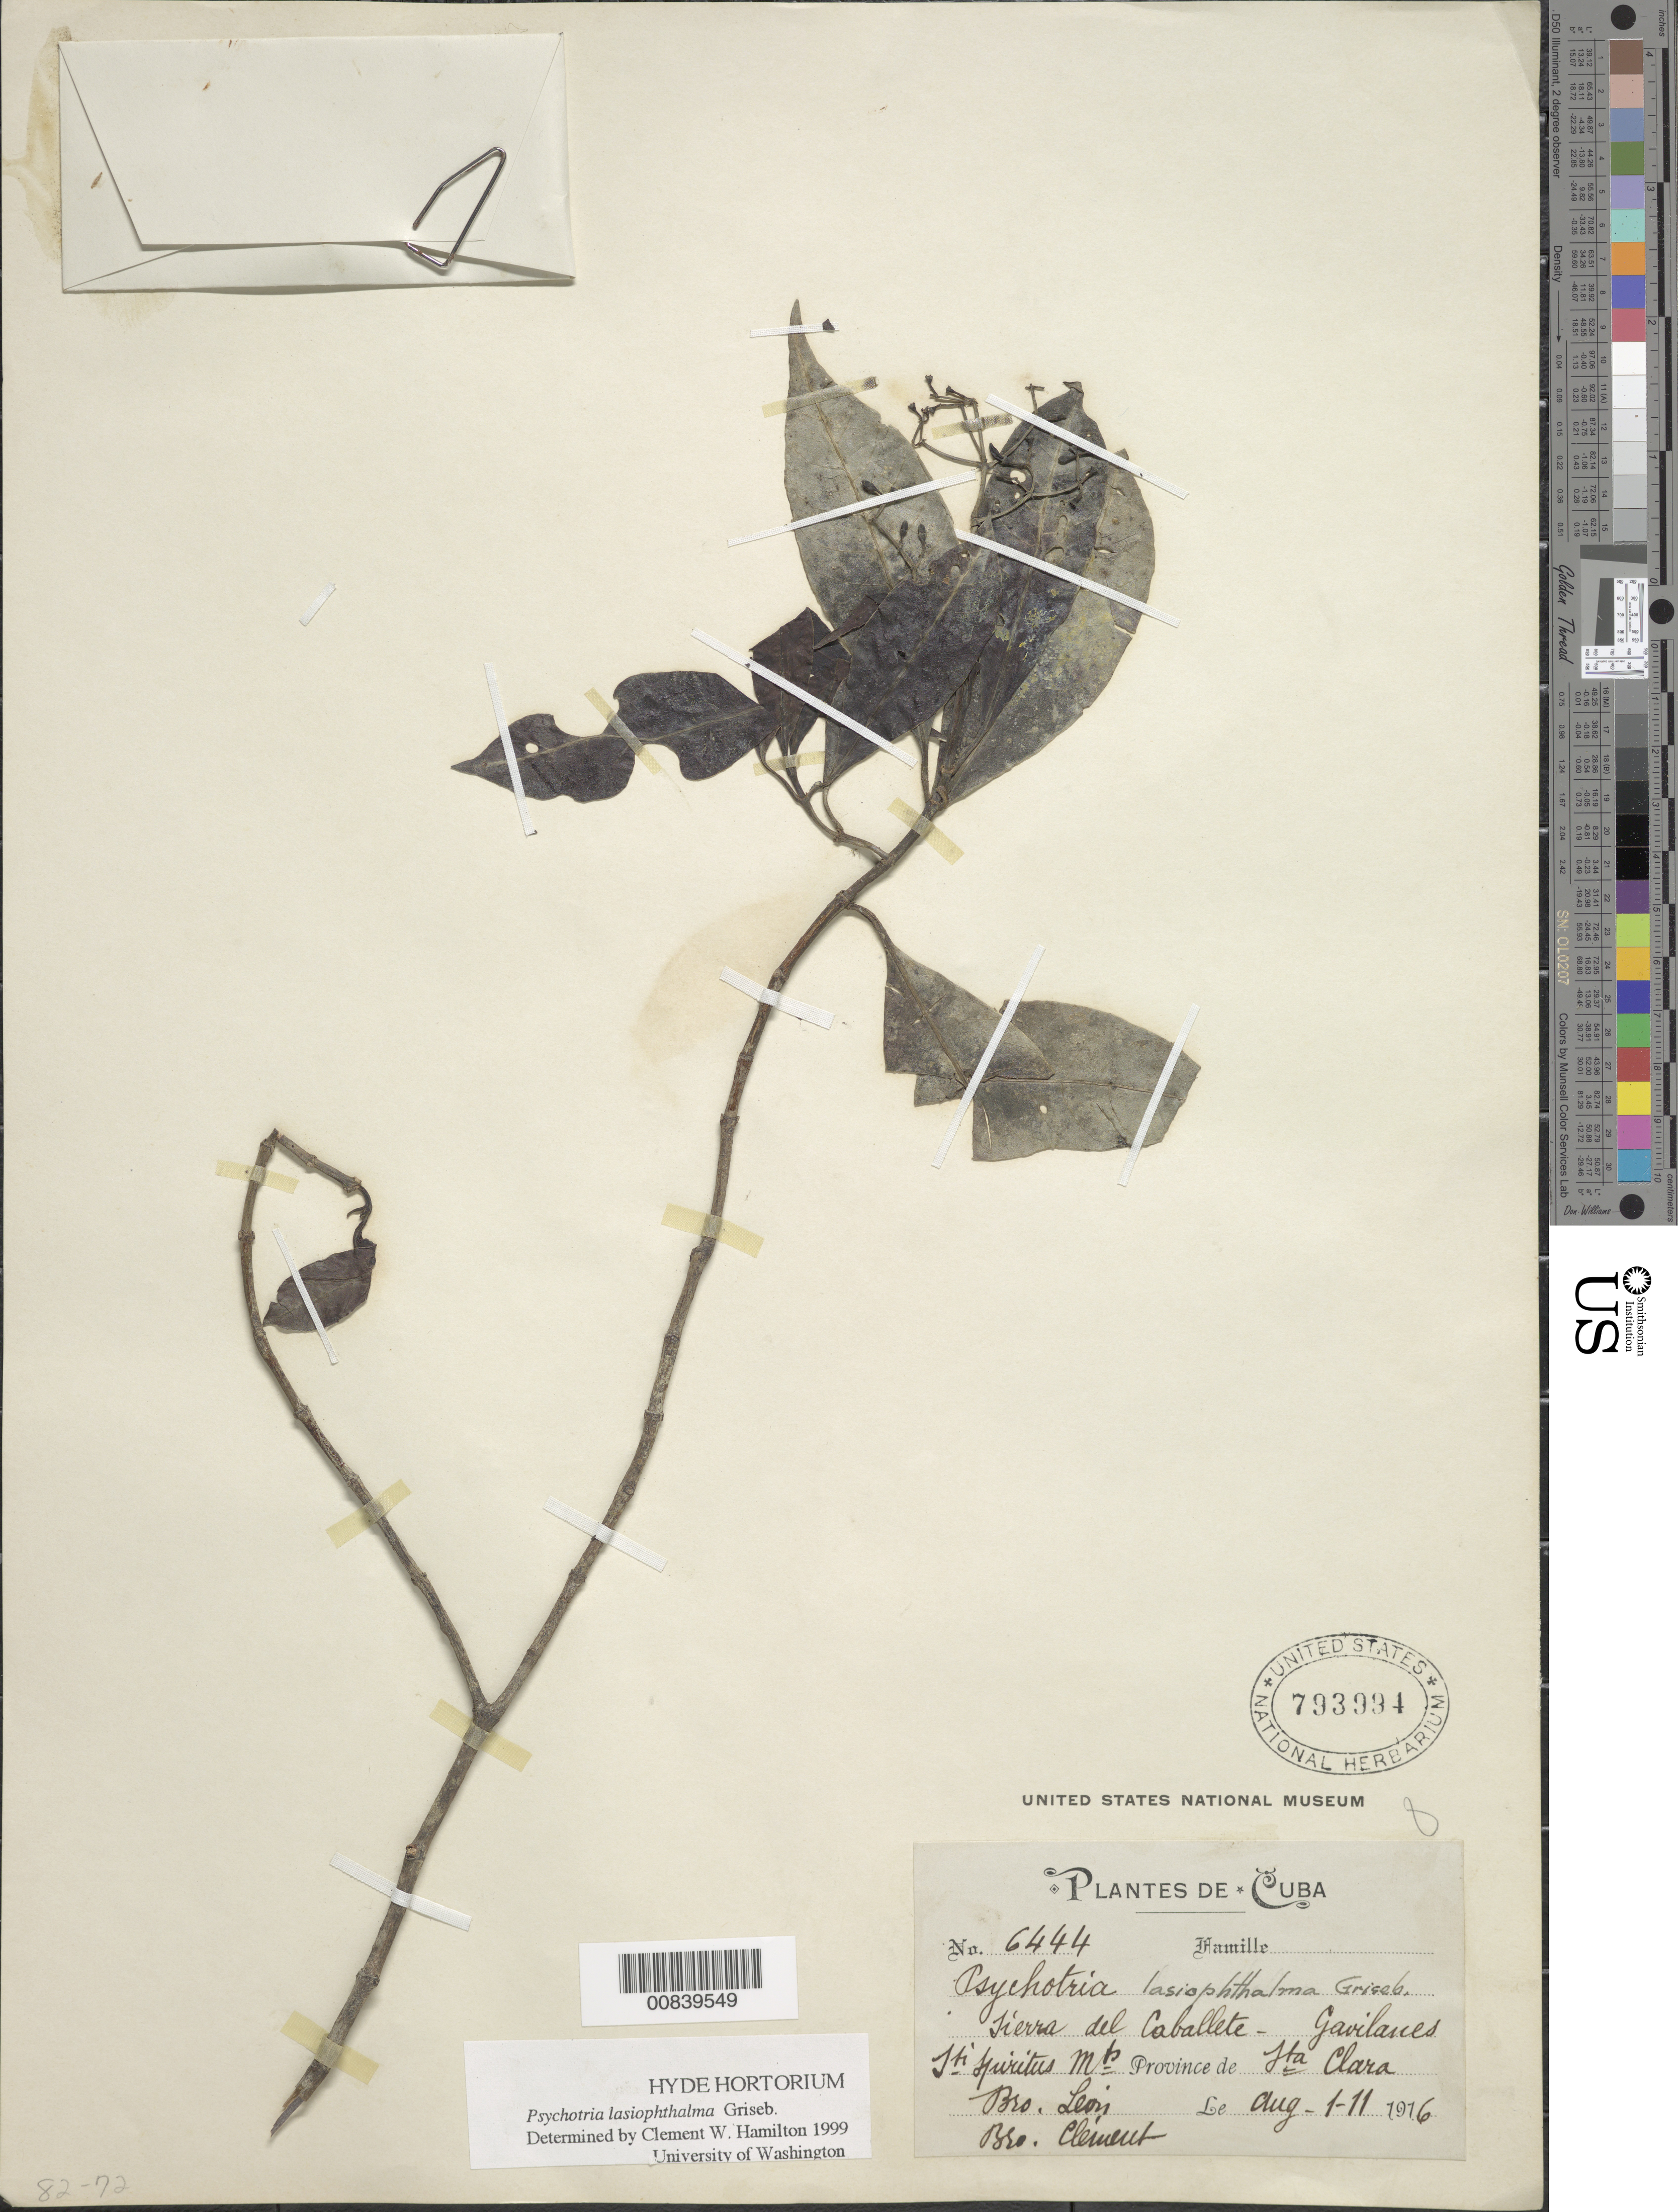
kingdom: Plantae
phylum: Tracheophyta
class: Magnoliopsida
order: Gentianales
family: Rubiaceae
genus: Psychotria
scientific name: Psychotria lasiophthalma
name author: Griseb.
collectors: Bro. León & B. Clement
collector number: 6444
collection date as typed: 01 Aug 1916 to 11 Aug 1916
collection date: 1916-08-01/1916-08-11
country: Cuba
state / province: Las Villas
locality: Sierra del Caballete - Gavilanes. St. Spiritus Mts.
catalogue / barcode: US 793994